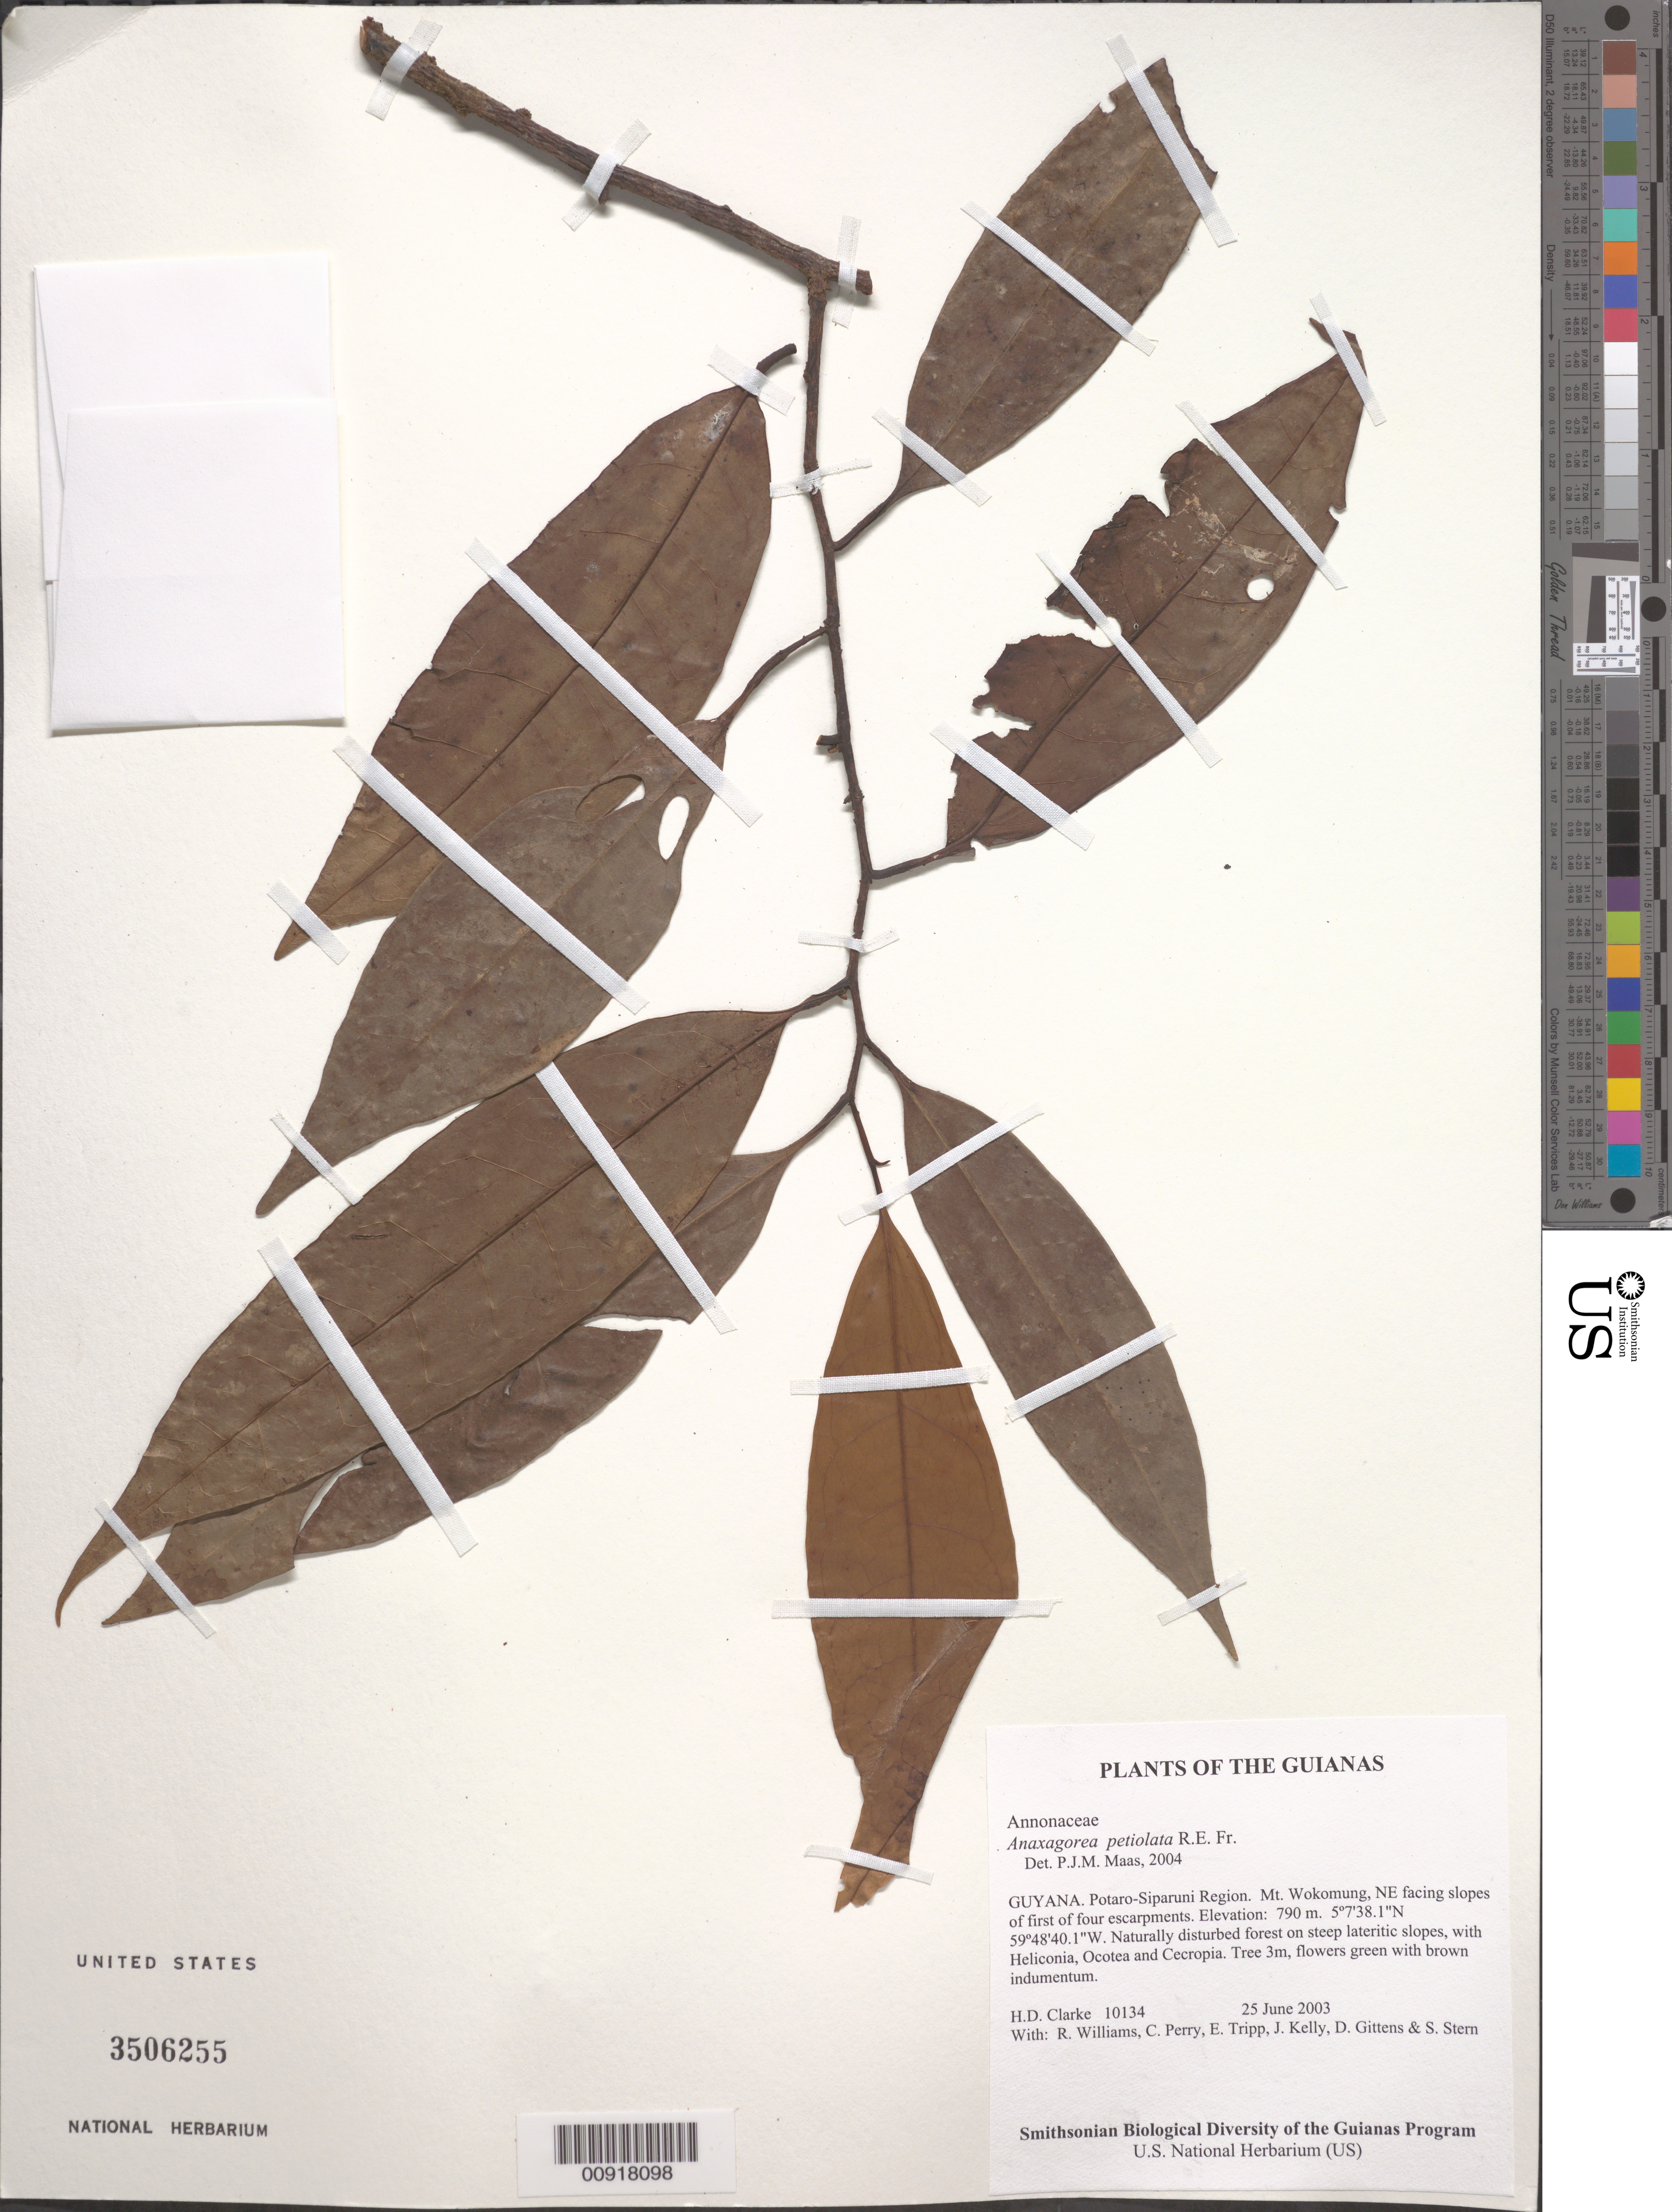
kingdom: Plantae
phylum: Tracheophyta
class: Magnoliopsida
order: Magnoliales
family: Annonaceae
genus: Anaxagorea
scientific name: Anaxagorea petiolata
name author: R.E. Fr.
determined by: Maas, Paul J. M.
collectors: H. D. Clarke, R. Williams, C. Perry, E. Tripp, J. Kelly, D. Gittens & S. R. Stern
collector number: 10134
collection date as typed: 25 June 2003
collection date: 2003-06-25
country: Guyana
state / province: Potaro-Siparuni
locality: Mt. Wokomung, NE facing slopes of first of four escarpments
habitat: Naturally disturbed forest on steep lateritic slopes, with Heliconia, Ocotea and Cecropia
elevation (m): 790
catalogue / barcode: US 3506255